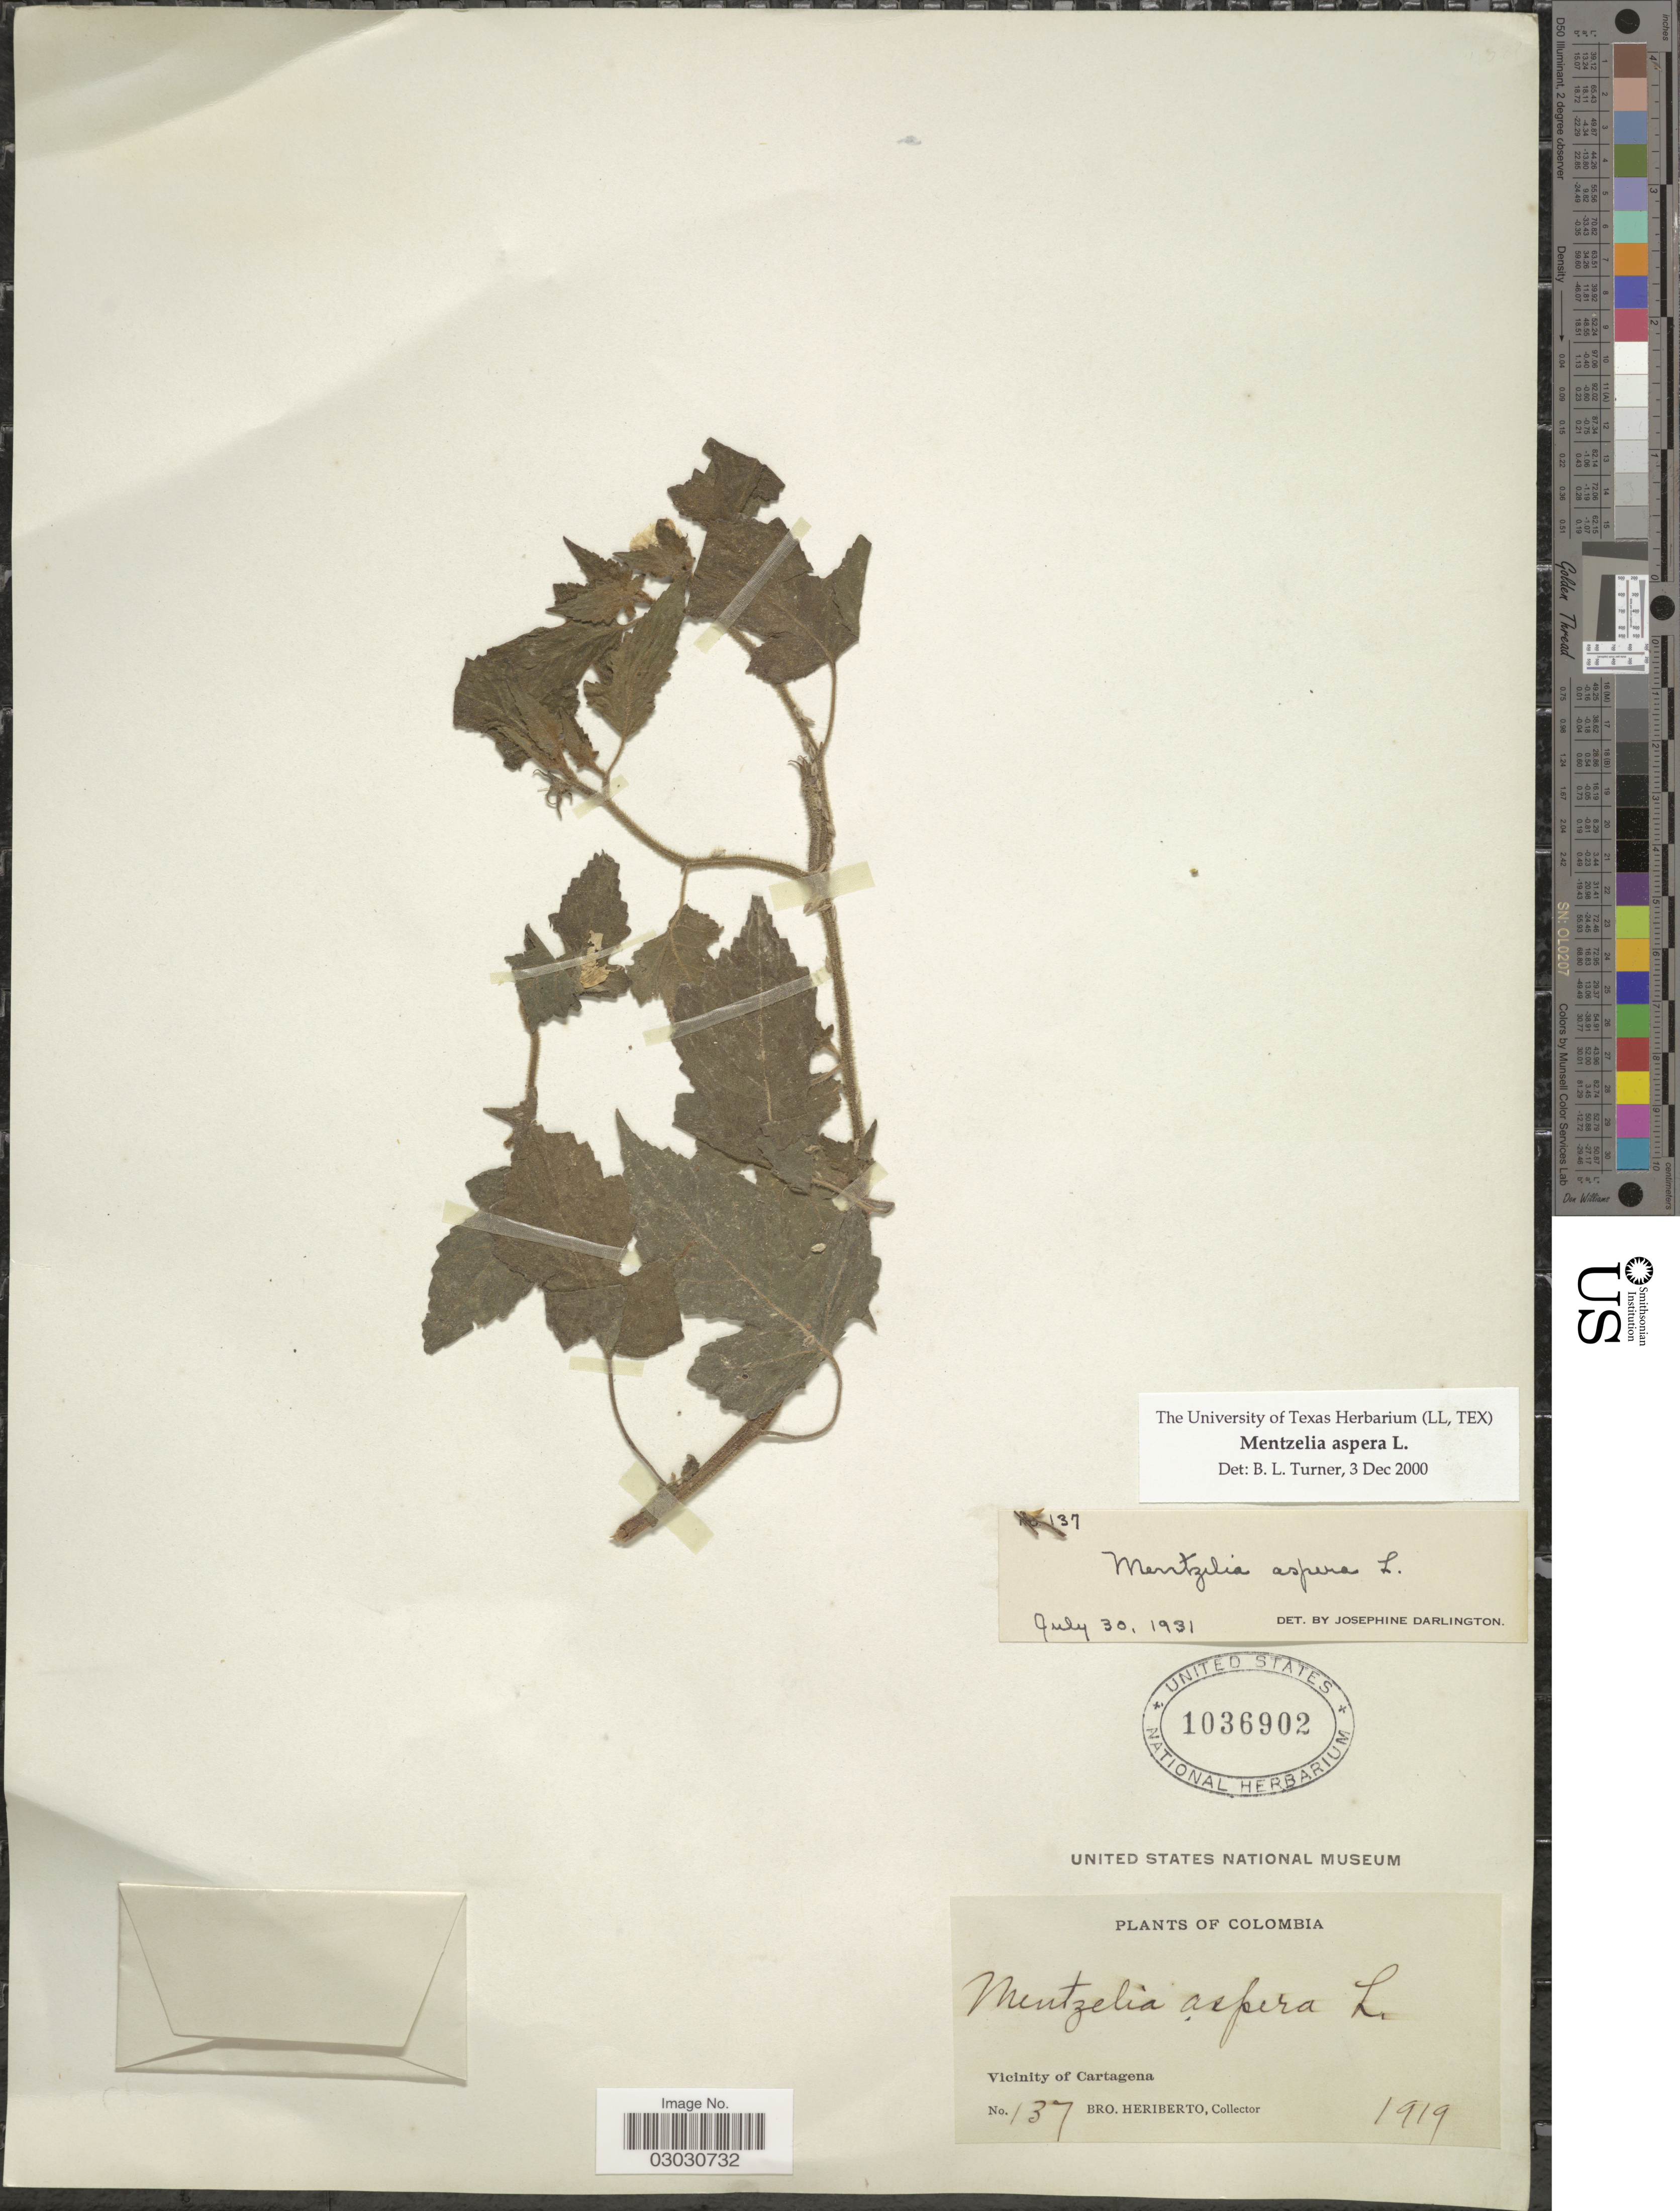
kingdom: Plantae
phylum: Tracheophyta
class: Magnoliopsida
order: Cornales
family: Loasaceae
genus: Mentzelia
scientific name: Mentzelia aspera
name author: L.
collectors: B. Heriberto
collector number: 137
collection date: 1919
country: Colombia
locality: Vicinity of Cartagena.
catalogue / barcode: US 1036902